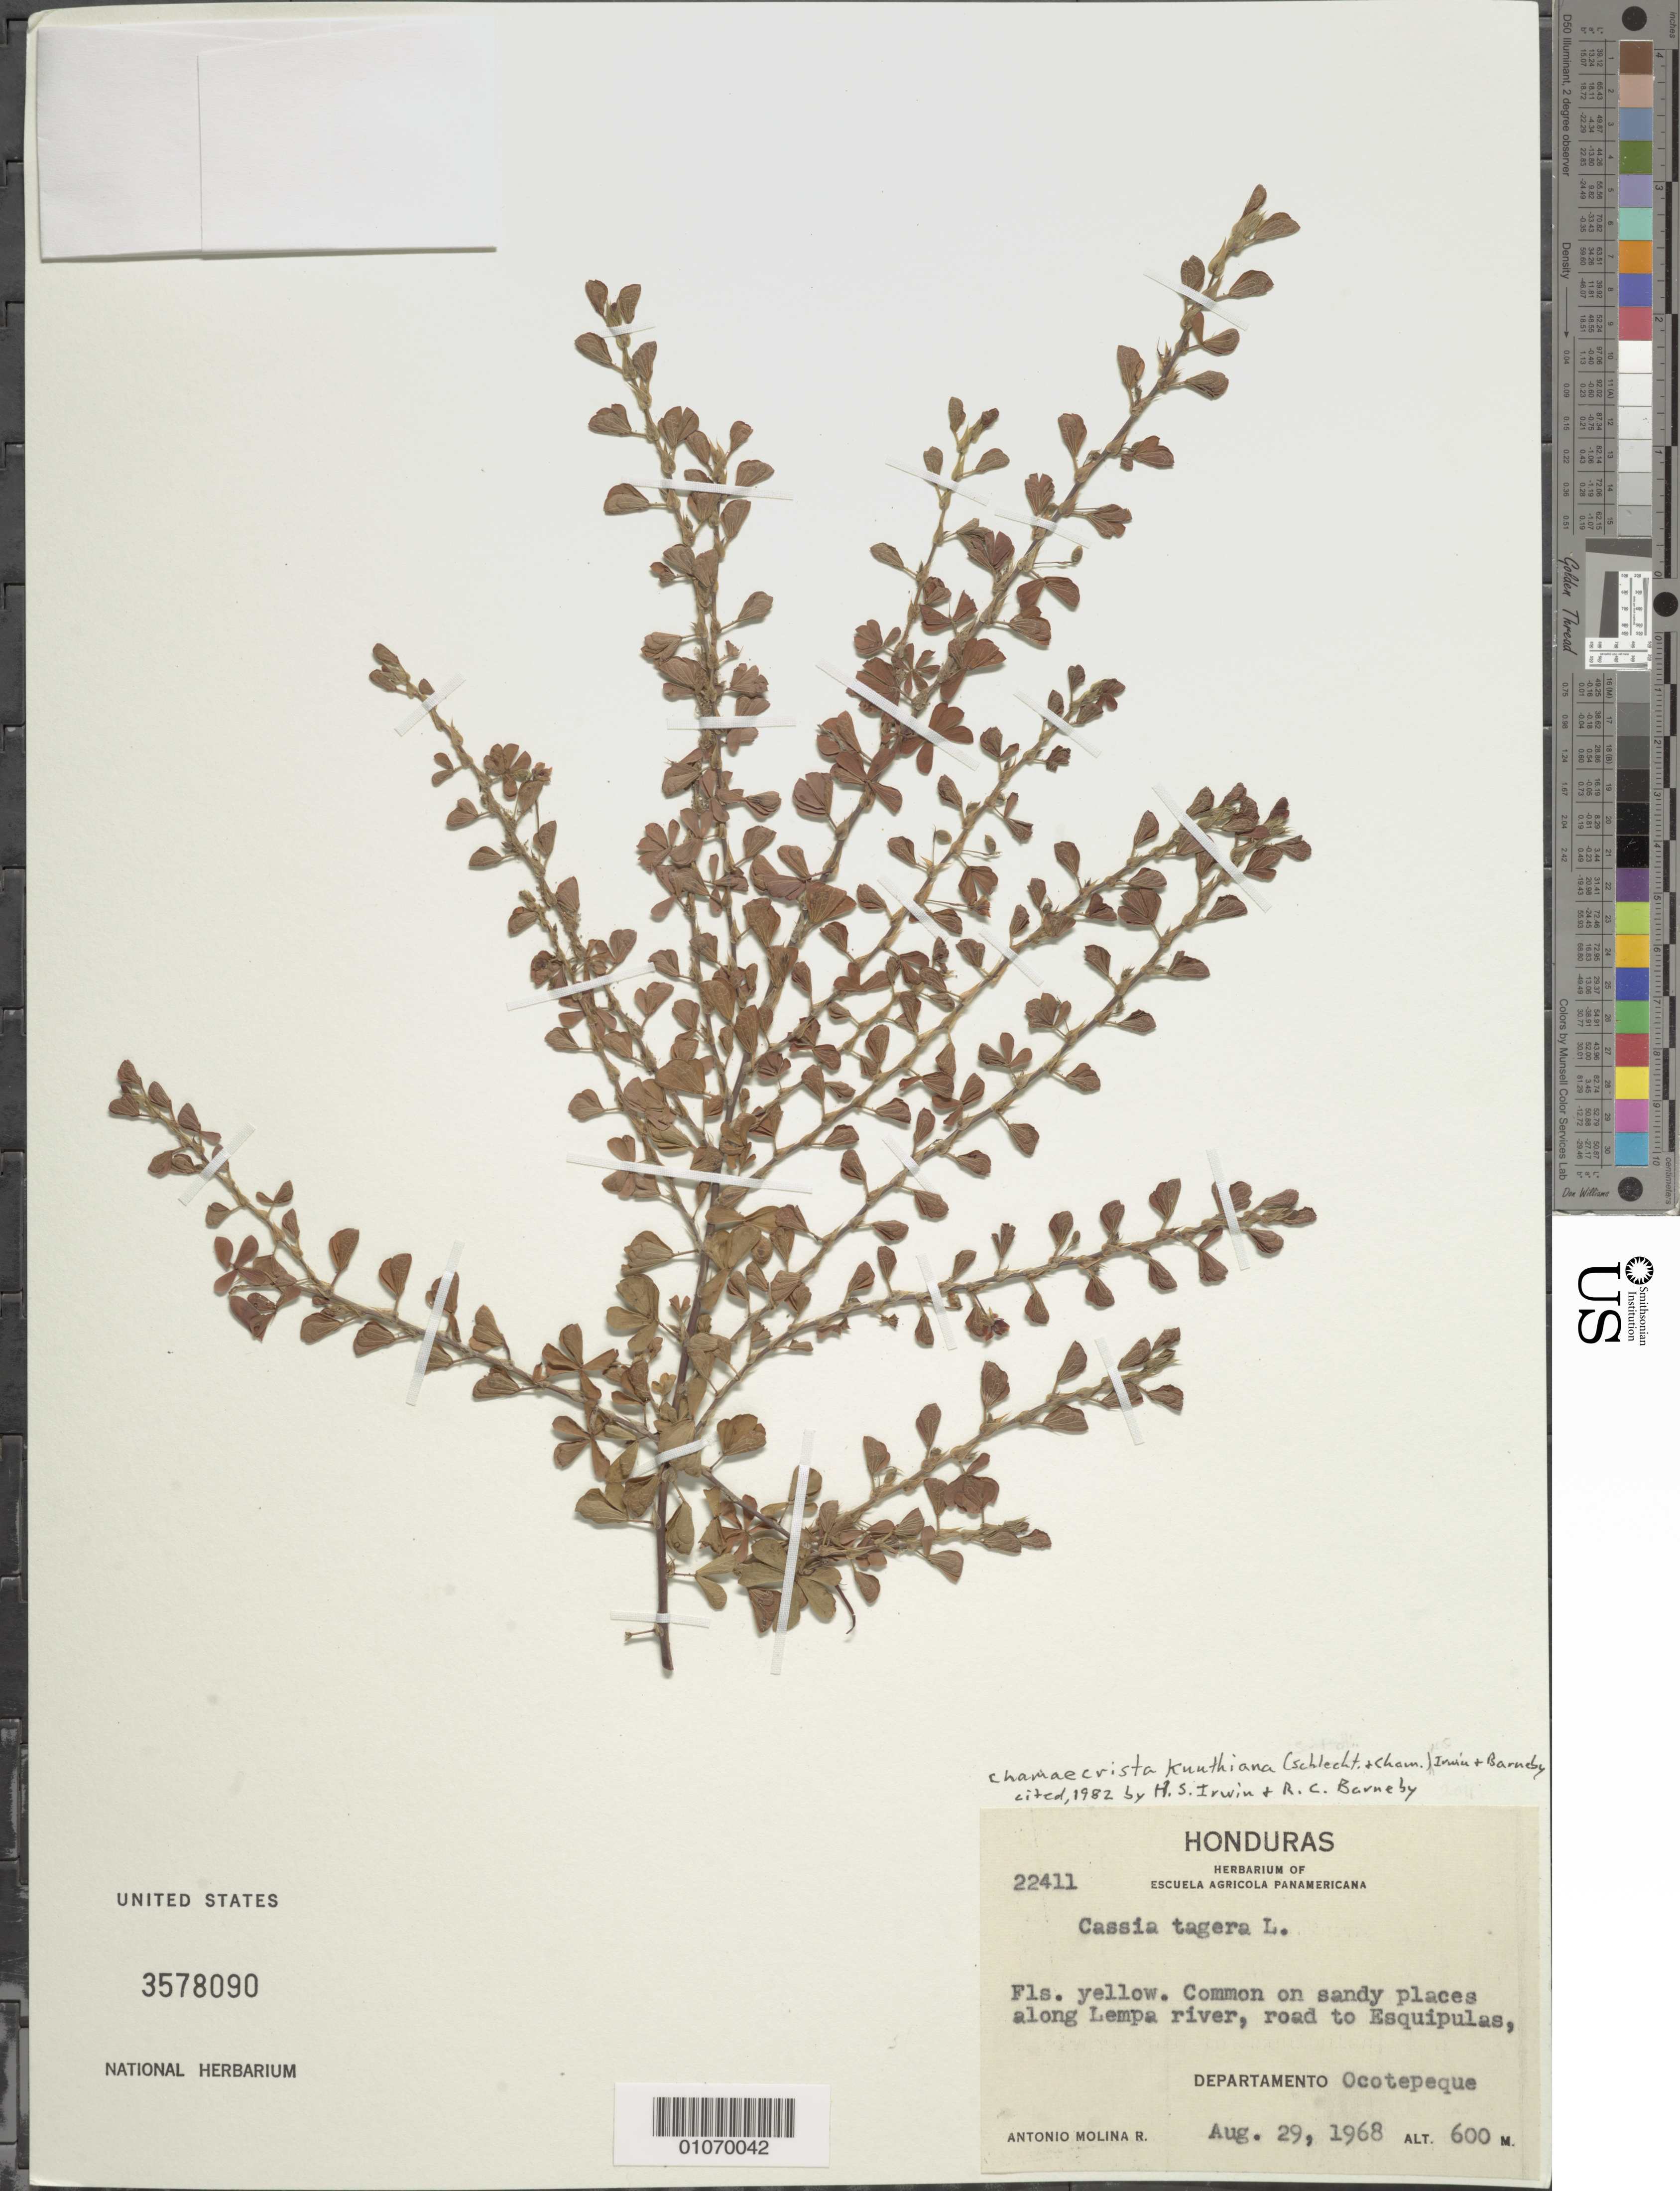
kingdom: Plantae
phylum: Tracheophyta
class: Magnoliopsida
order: Fabales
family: Fabaceae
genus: Chamaecrista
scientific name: Chamaecrista kunthiana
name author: (Schltdl. & Cham.) H.S. Irwin & Barneby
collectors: A. Molina R.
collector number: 22411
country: Honduras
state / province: Ocotepeque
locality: Along Lempa River, road to Esquipulas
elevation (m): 600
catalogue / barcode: US 3578090